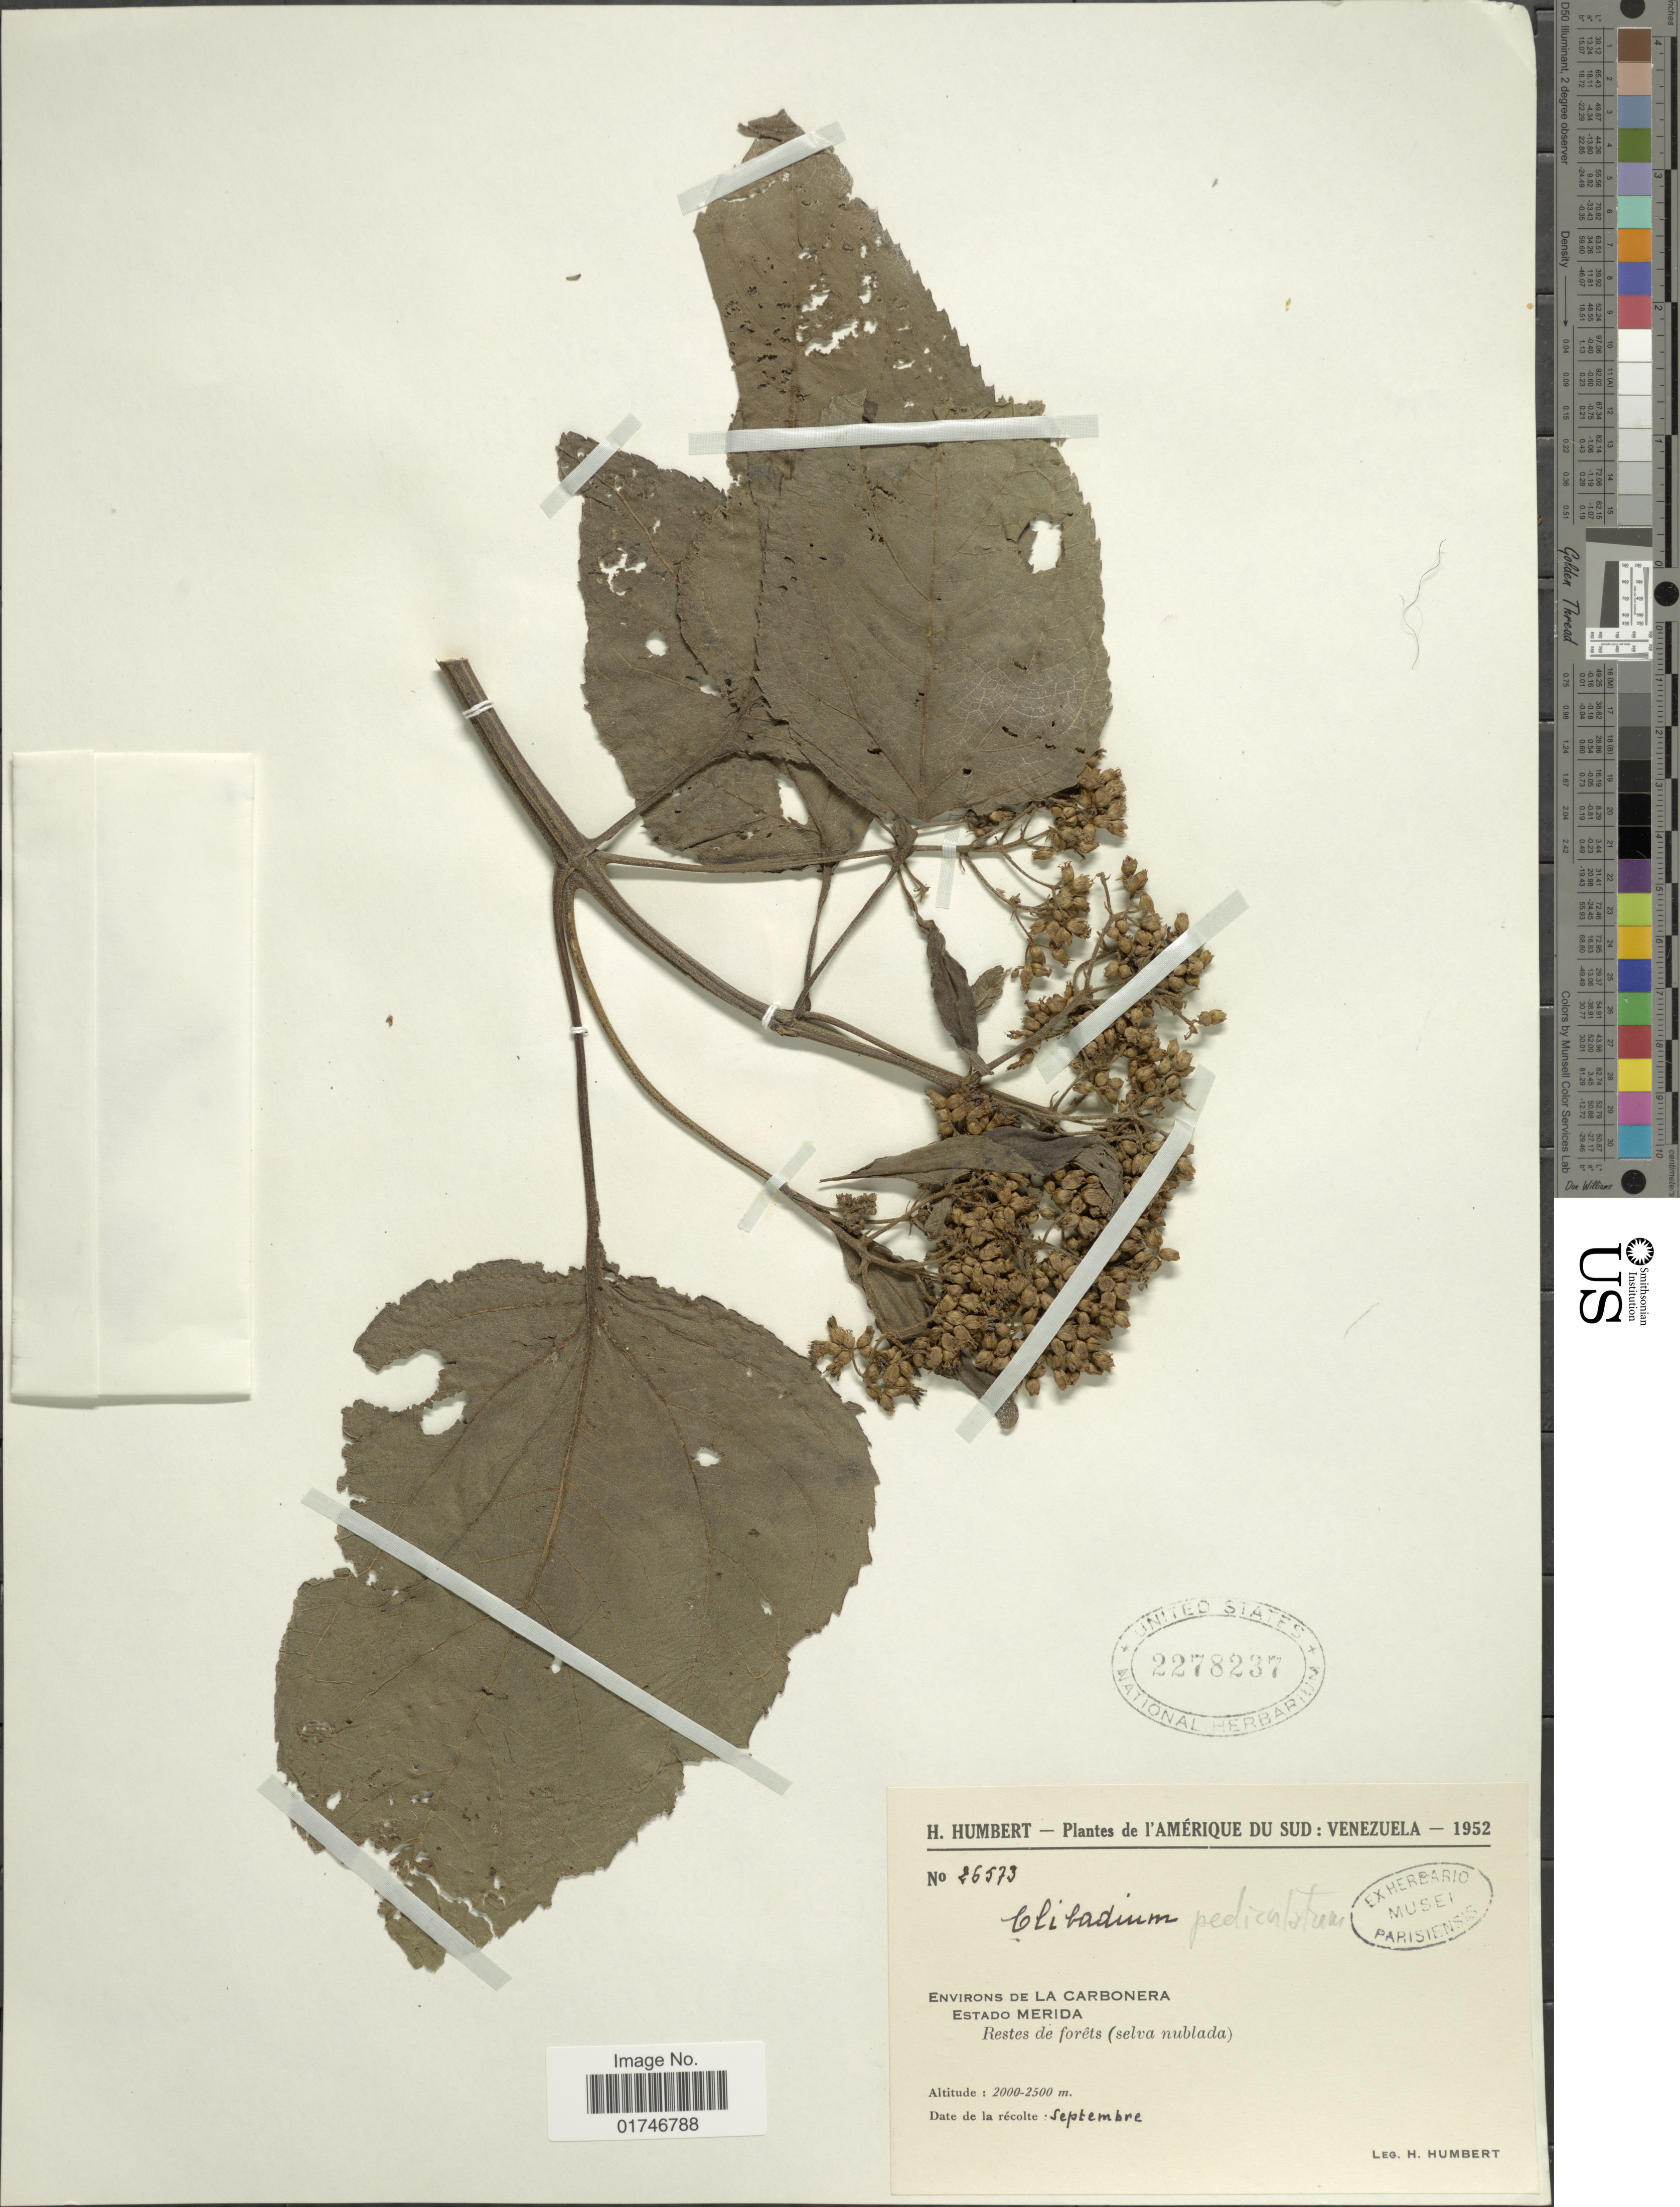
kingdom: Plantae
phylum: Tracheophyta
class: Magnoliopsida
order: Asterales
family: Asteraceae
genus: Clibadium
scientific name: Clibadium pediculatum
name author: Aristeg.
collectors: H. Humbert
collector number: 26573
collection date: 1952-09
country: Venezuela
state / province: Mérida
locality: Environs de la Carbonera. Estado Merida. Restes de forêts (selva nublada)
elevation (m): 2000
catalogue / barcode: US 2278237